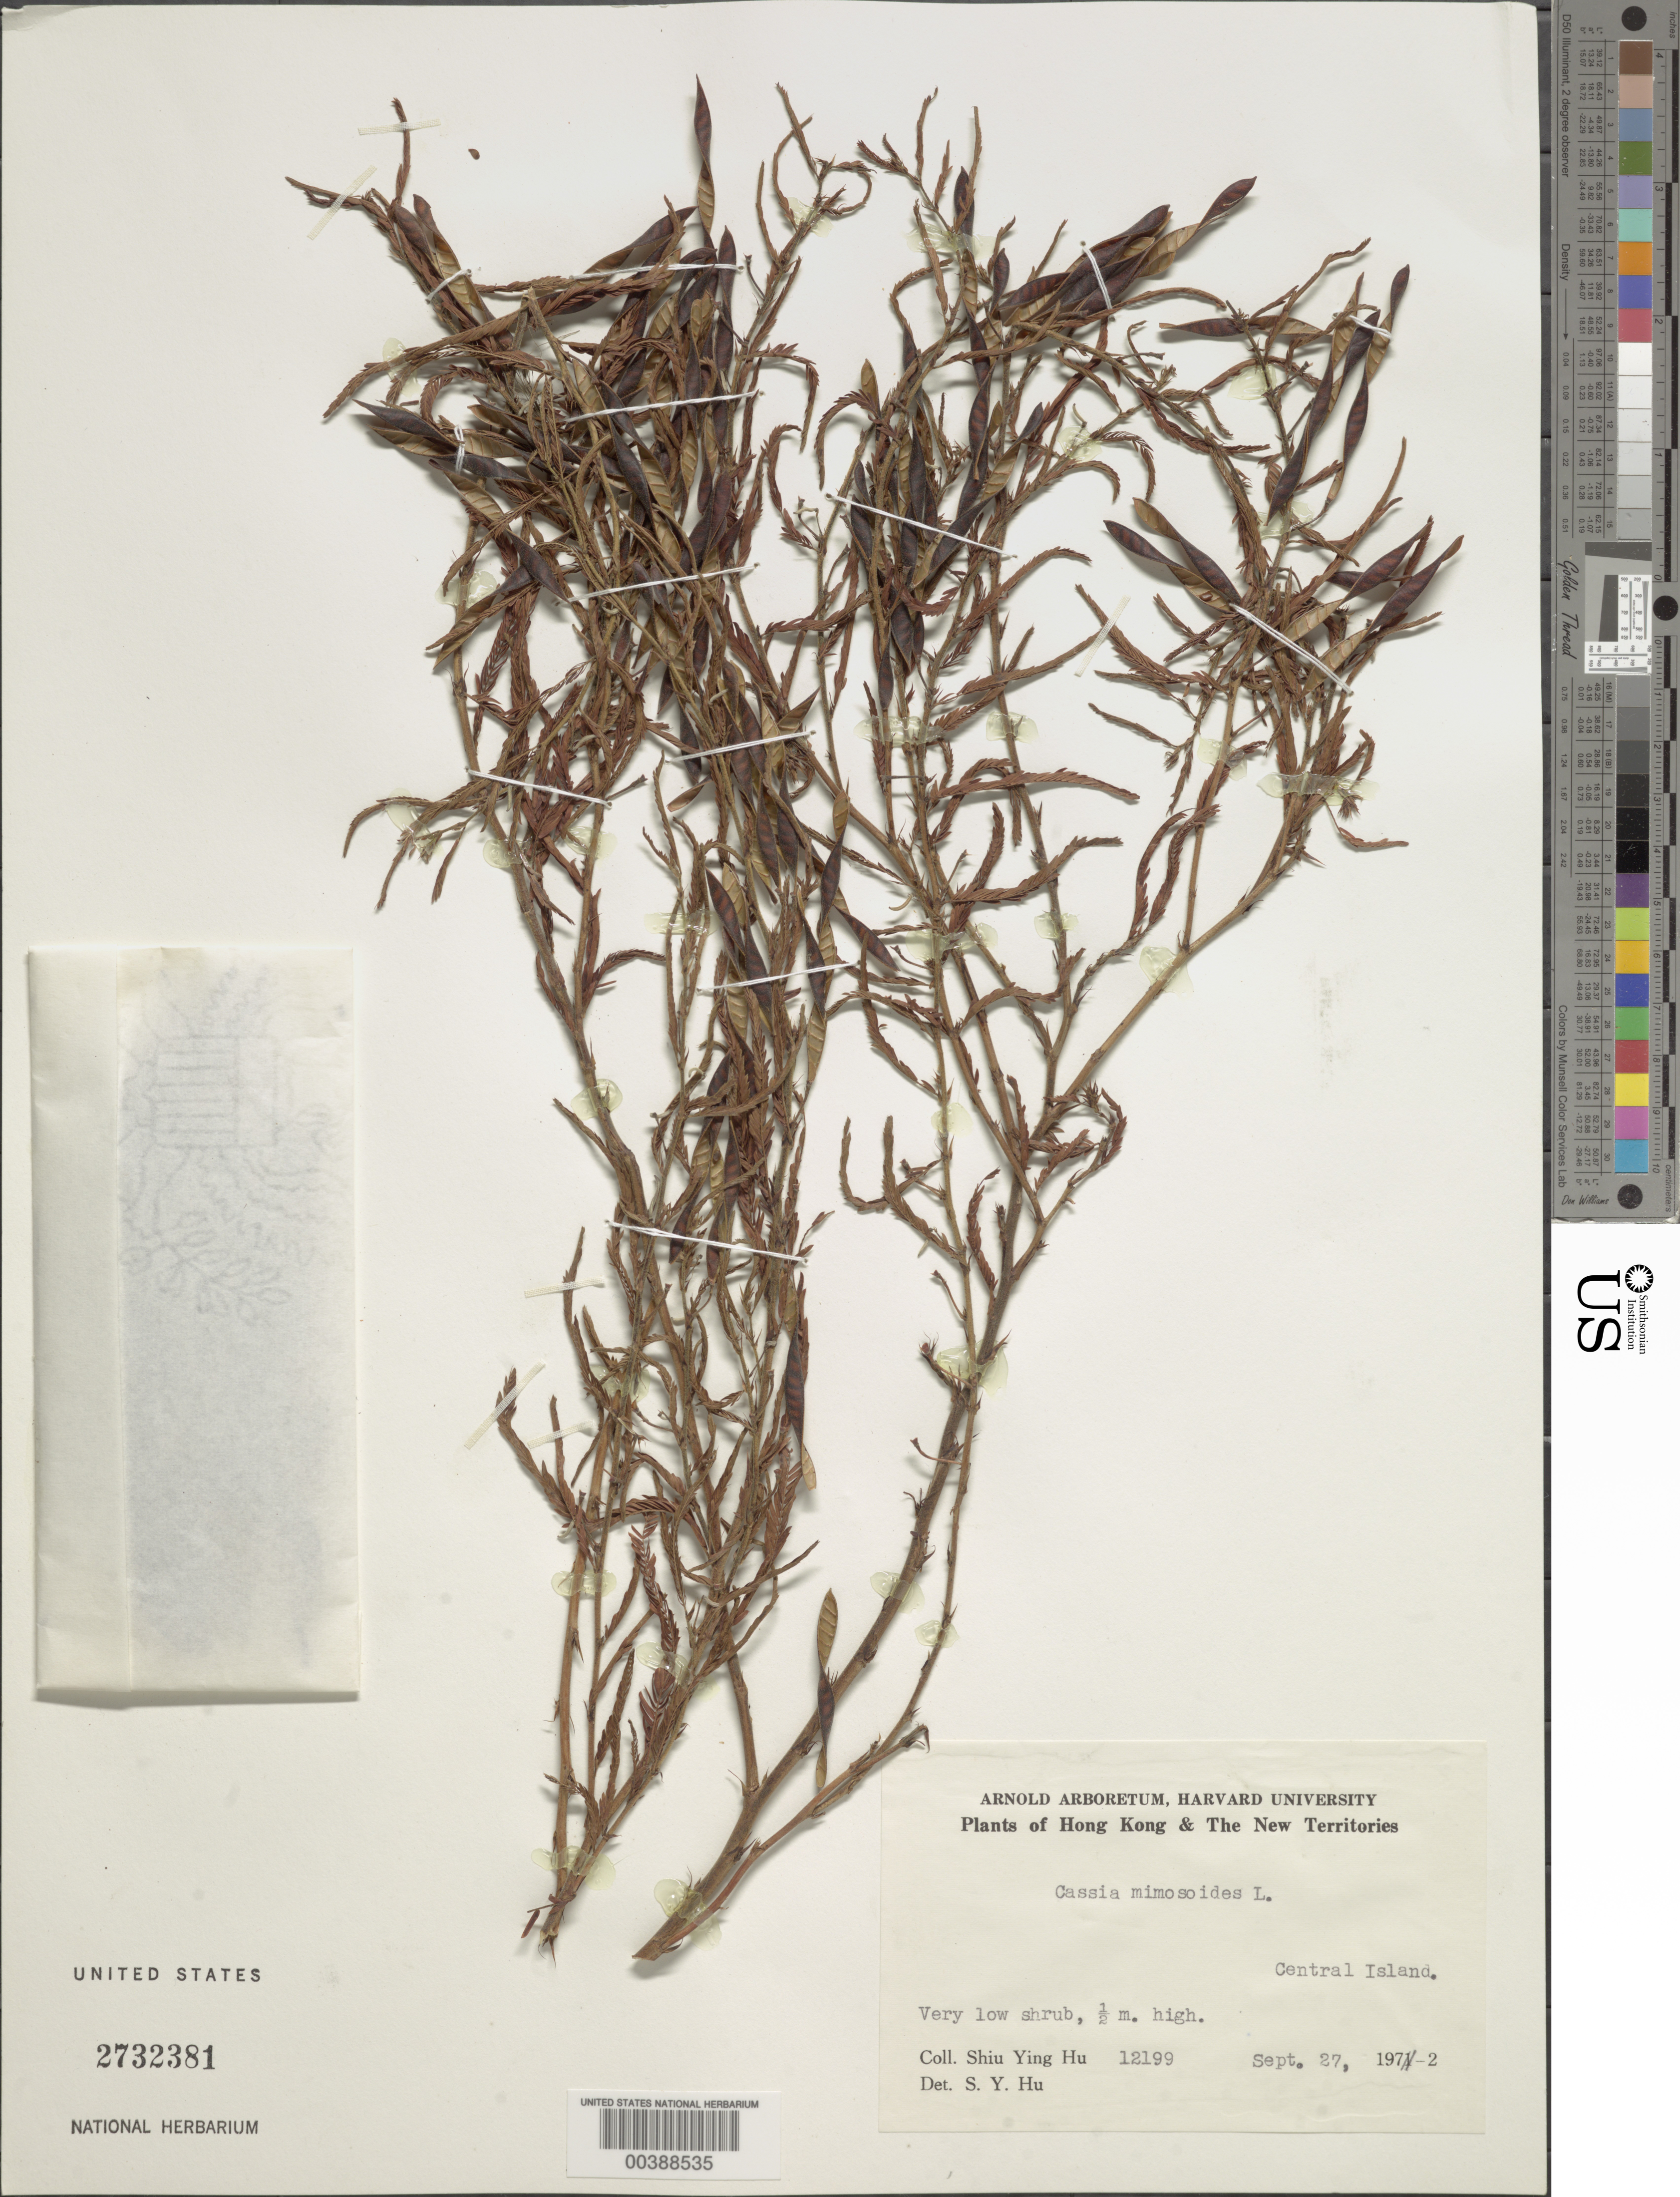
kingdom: Plantae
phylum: Tracheophyta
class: Magnoliopsida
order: Fabales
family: Fabaceae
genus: Chamaecrista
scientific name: Chamaecrista mimosoides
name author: (L.) Greene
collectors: S. Y. Hu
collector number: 12199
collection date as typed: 27 Sep 1972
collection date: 1972-09-27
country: China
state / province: Hong Kong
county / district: New Territories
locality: Central island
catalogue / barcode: US 2732381